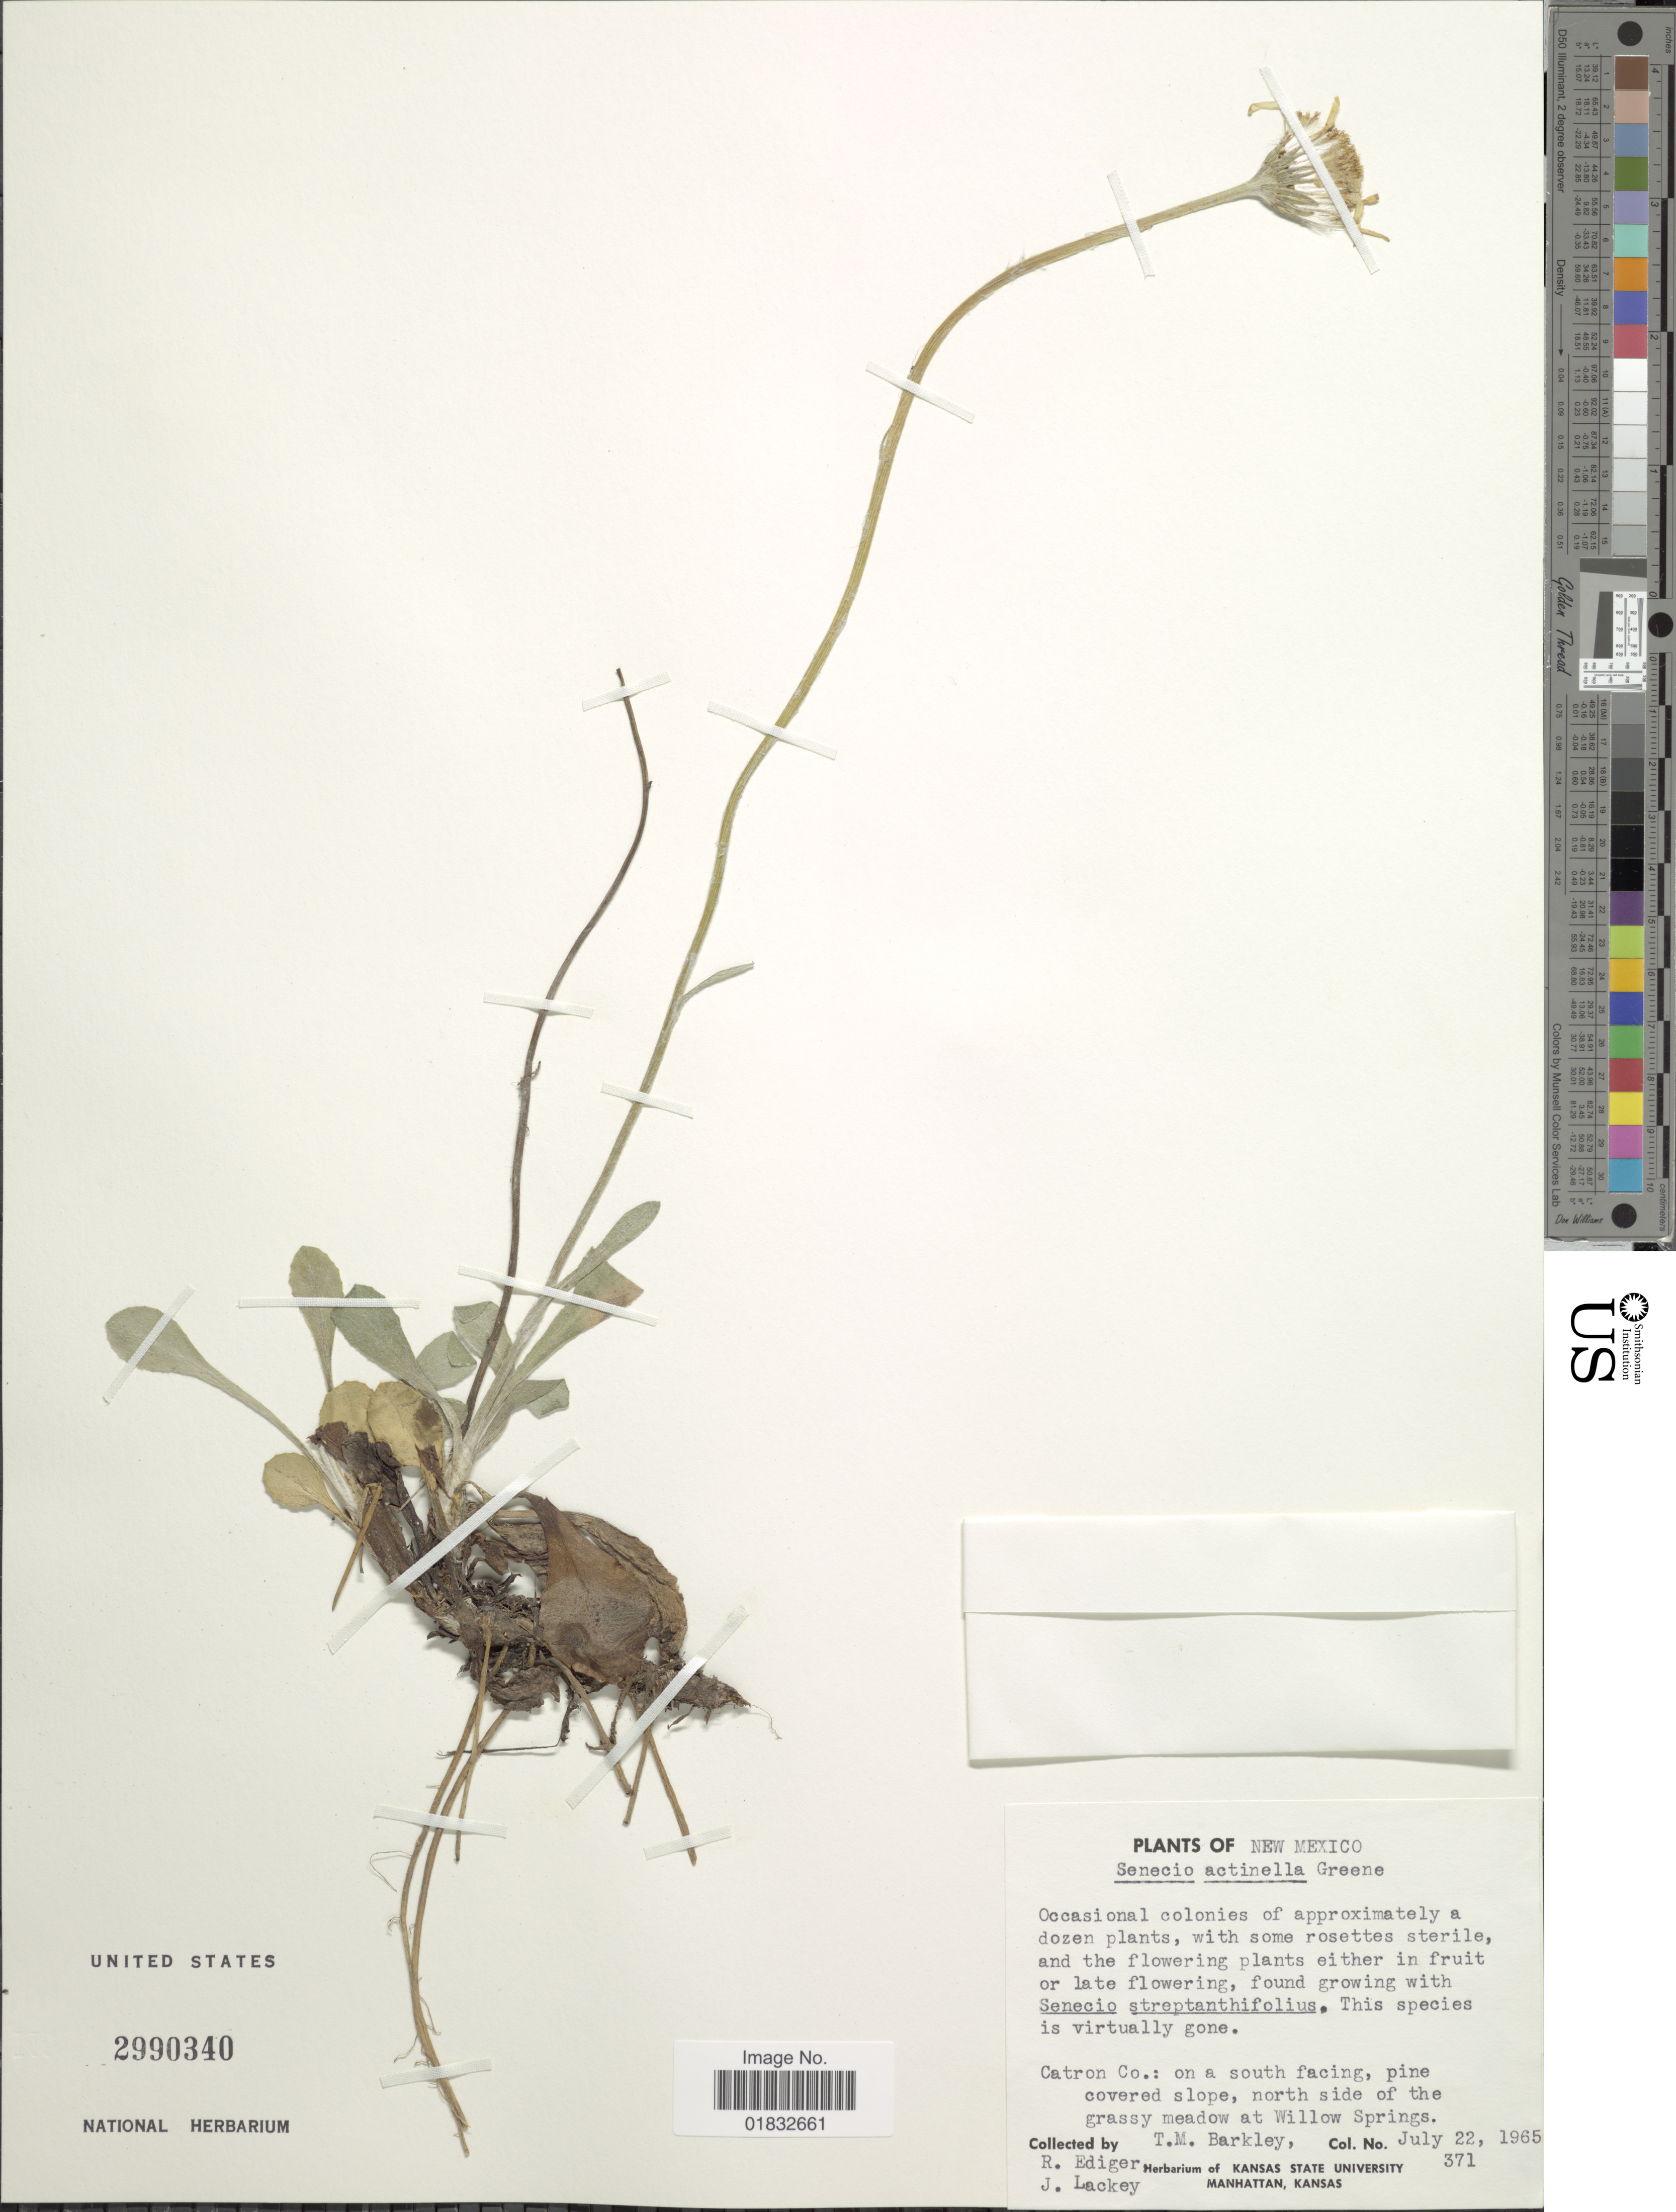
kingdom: Plantae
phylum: Tracheophyta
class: Magnoliopsida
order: Asterales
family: Asteraceae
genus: Senecio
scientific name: Senecio actinella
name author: Greene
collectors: T. M. Barkley, R. I. Ediger & J. Lackey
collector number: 371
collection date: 1965-07-22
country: United States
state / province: New Mexico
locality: Catron Co: on a south facing, pine covered slope, north side of the grassy meadow at Willow Springs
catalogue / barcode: US 2990340